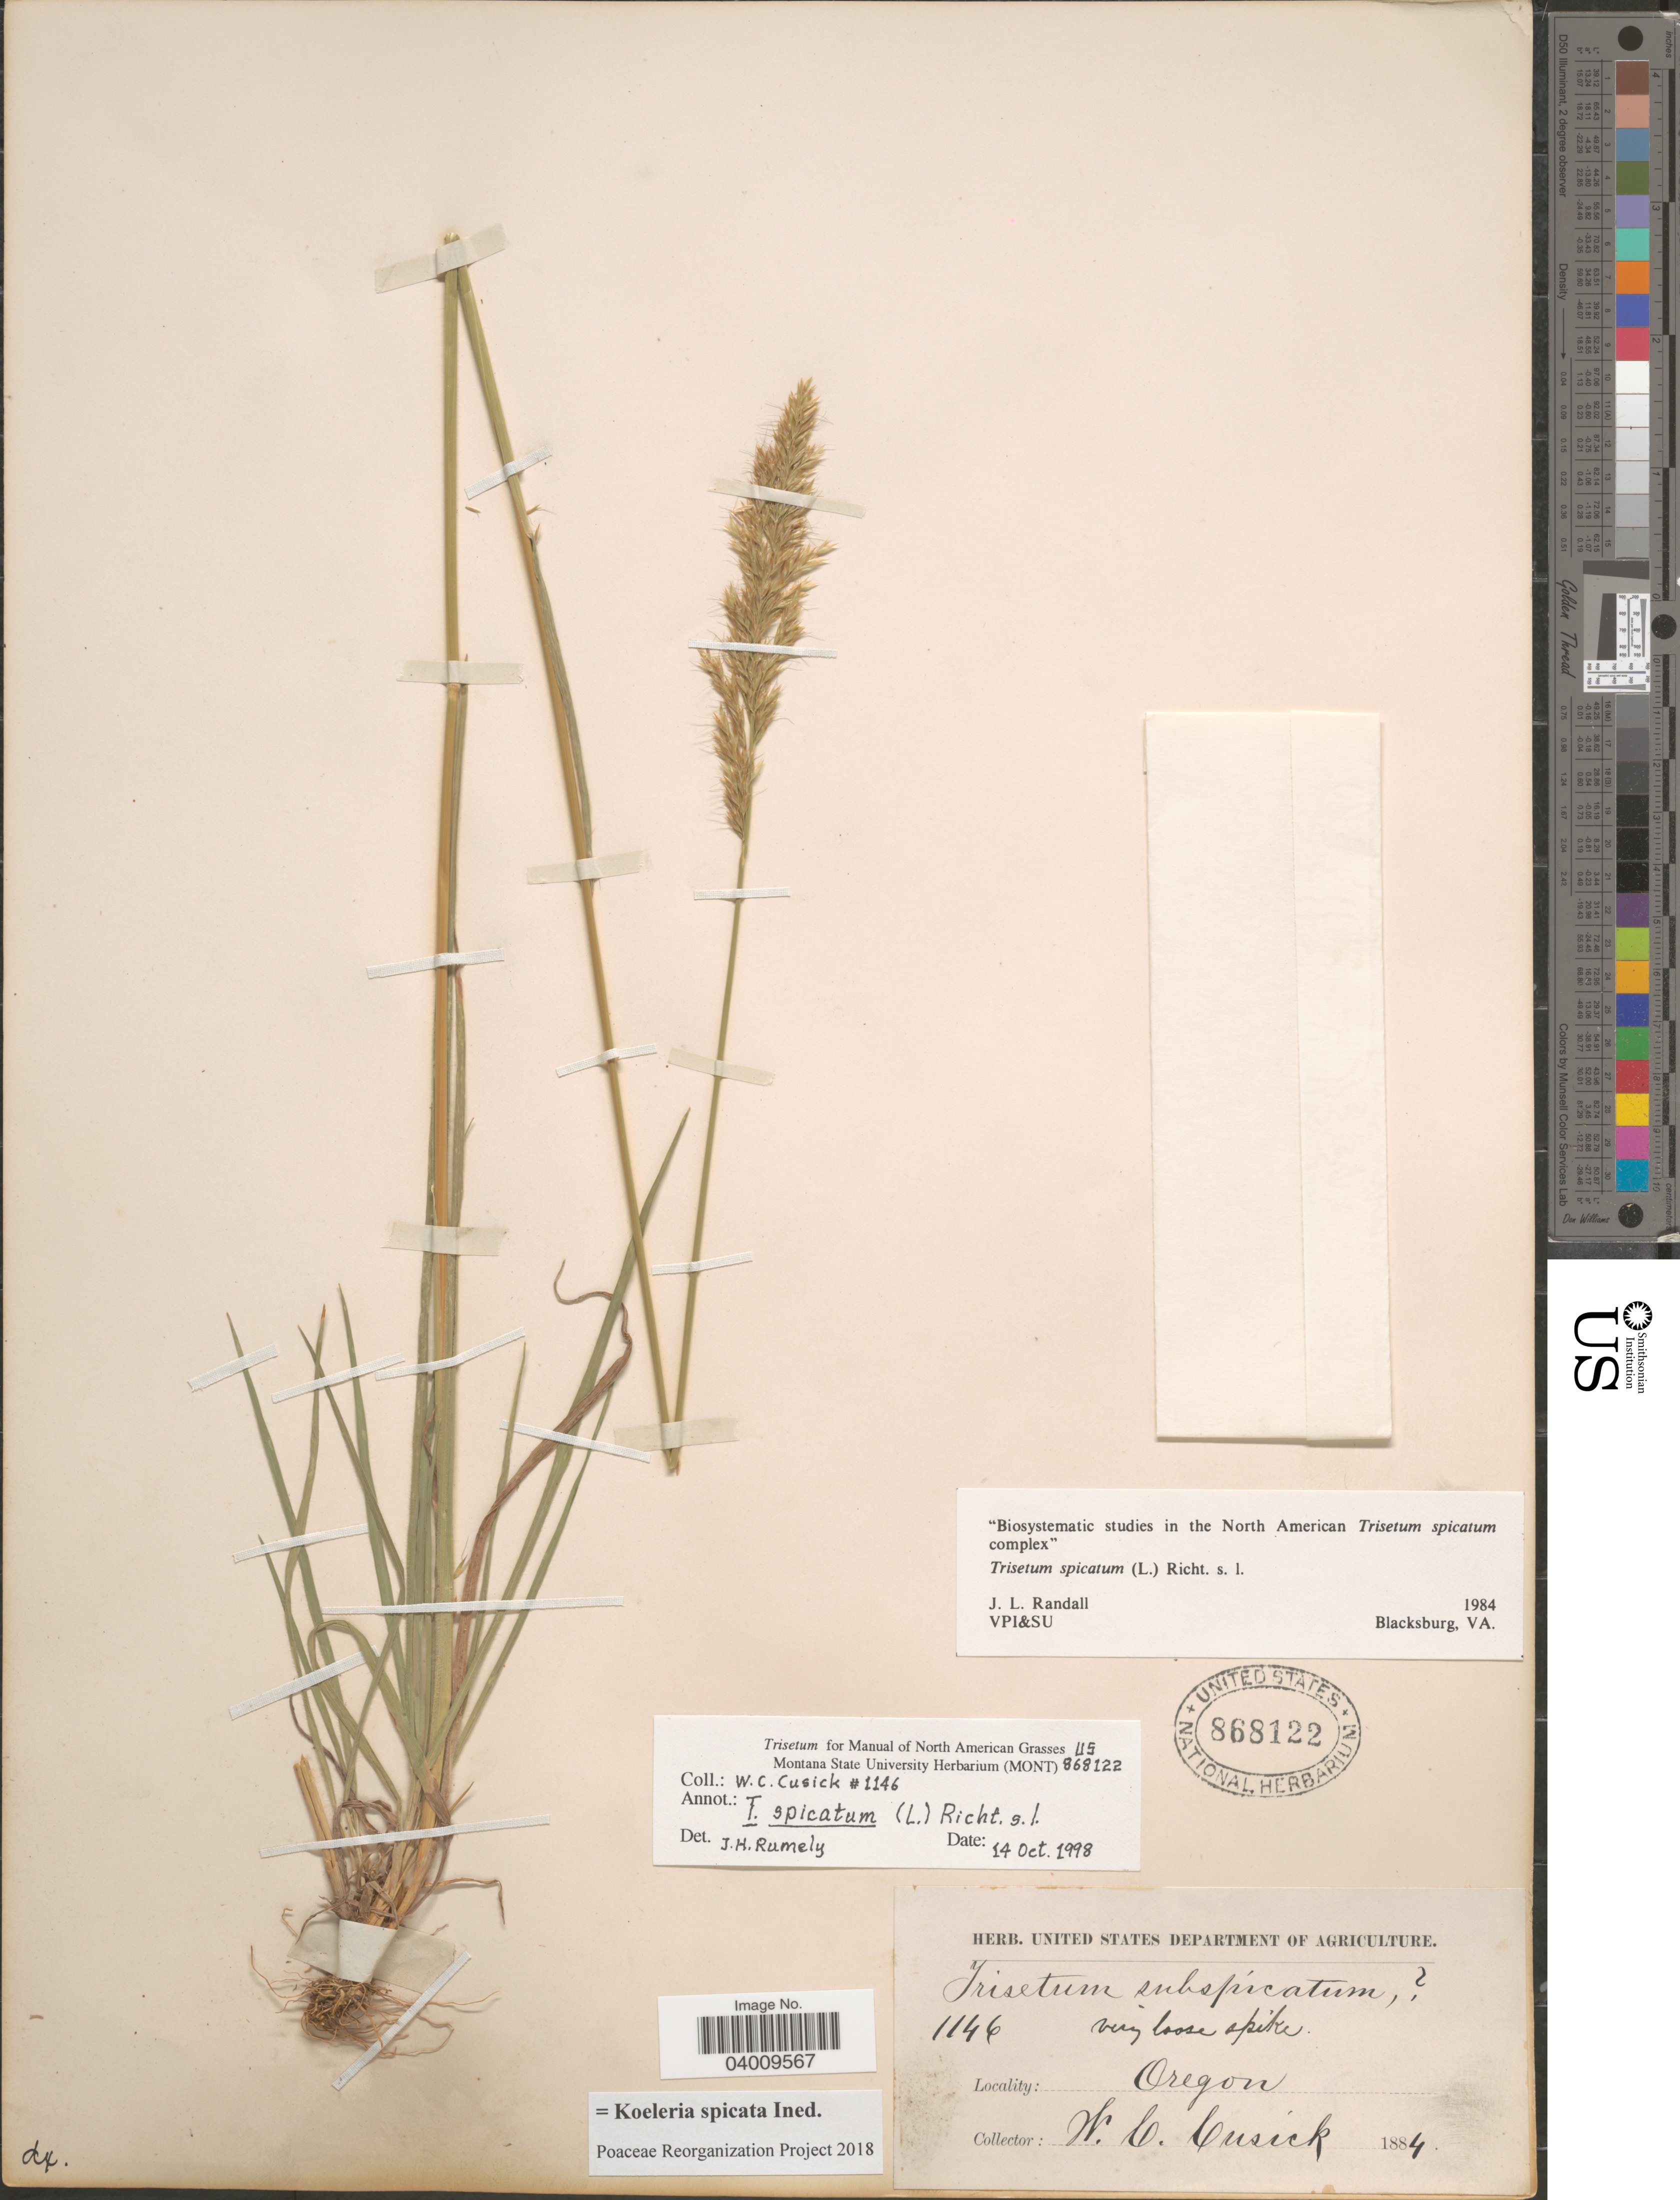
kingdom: Plantae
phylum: Tracheophyta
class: Liliopsida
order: Poales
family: Poaceae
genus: Koeleria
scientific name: Koeleria spicata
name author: (L.) Barberá et al.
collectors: W. C. Cusick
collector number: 1146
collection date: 1884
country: United States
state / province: Oregon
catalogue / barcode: US 868122